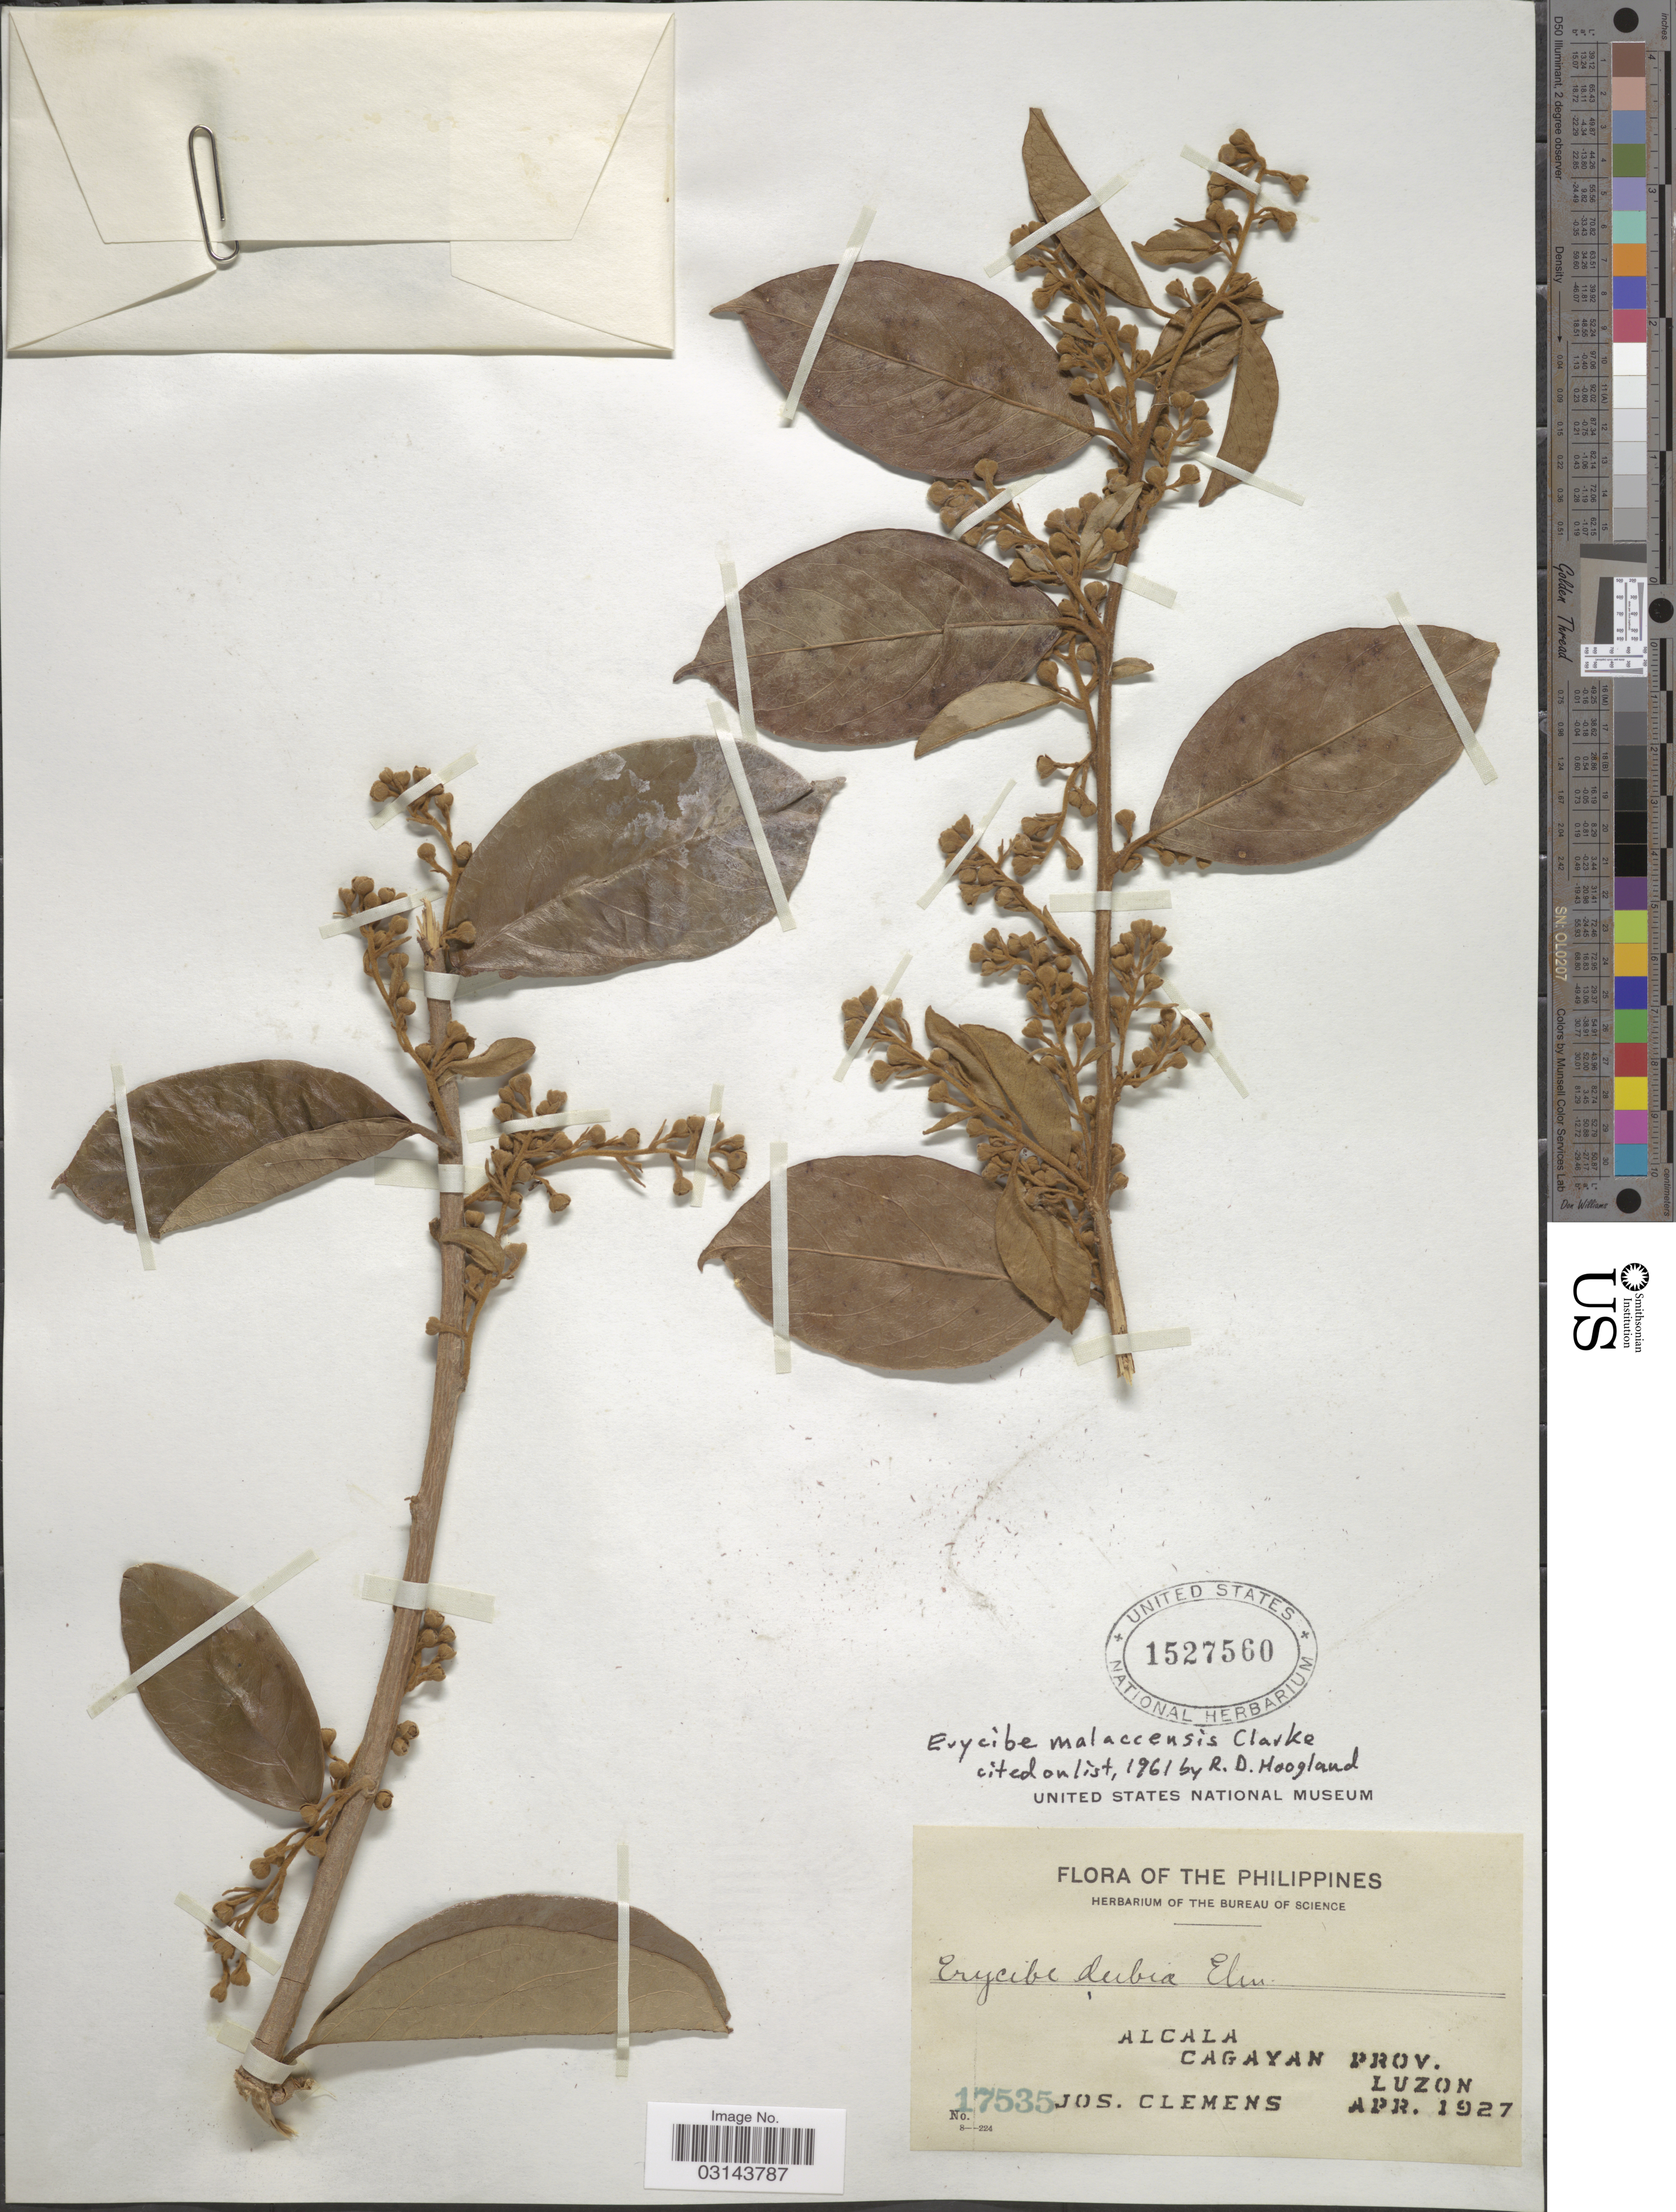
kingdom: Plantae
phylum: Tracheophyta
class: Magnoliopsida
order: Solanales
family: Convolvulaceae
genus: Erycibe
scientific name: Erycibe malaccensis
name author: C.B. Clarke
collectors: J. Clemens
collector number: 17535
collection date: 1927-04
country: Philippines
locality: Alcala. Cagayan Prov. Luzon.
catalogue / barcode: US 1527560